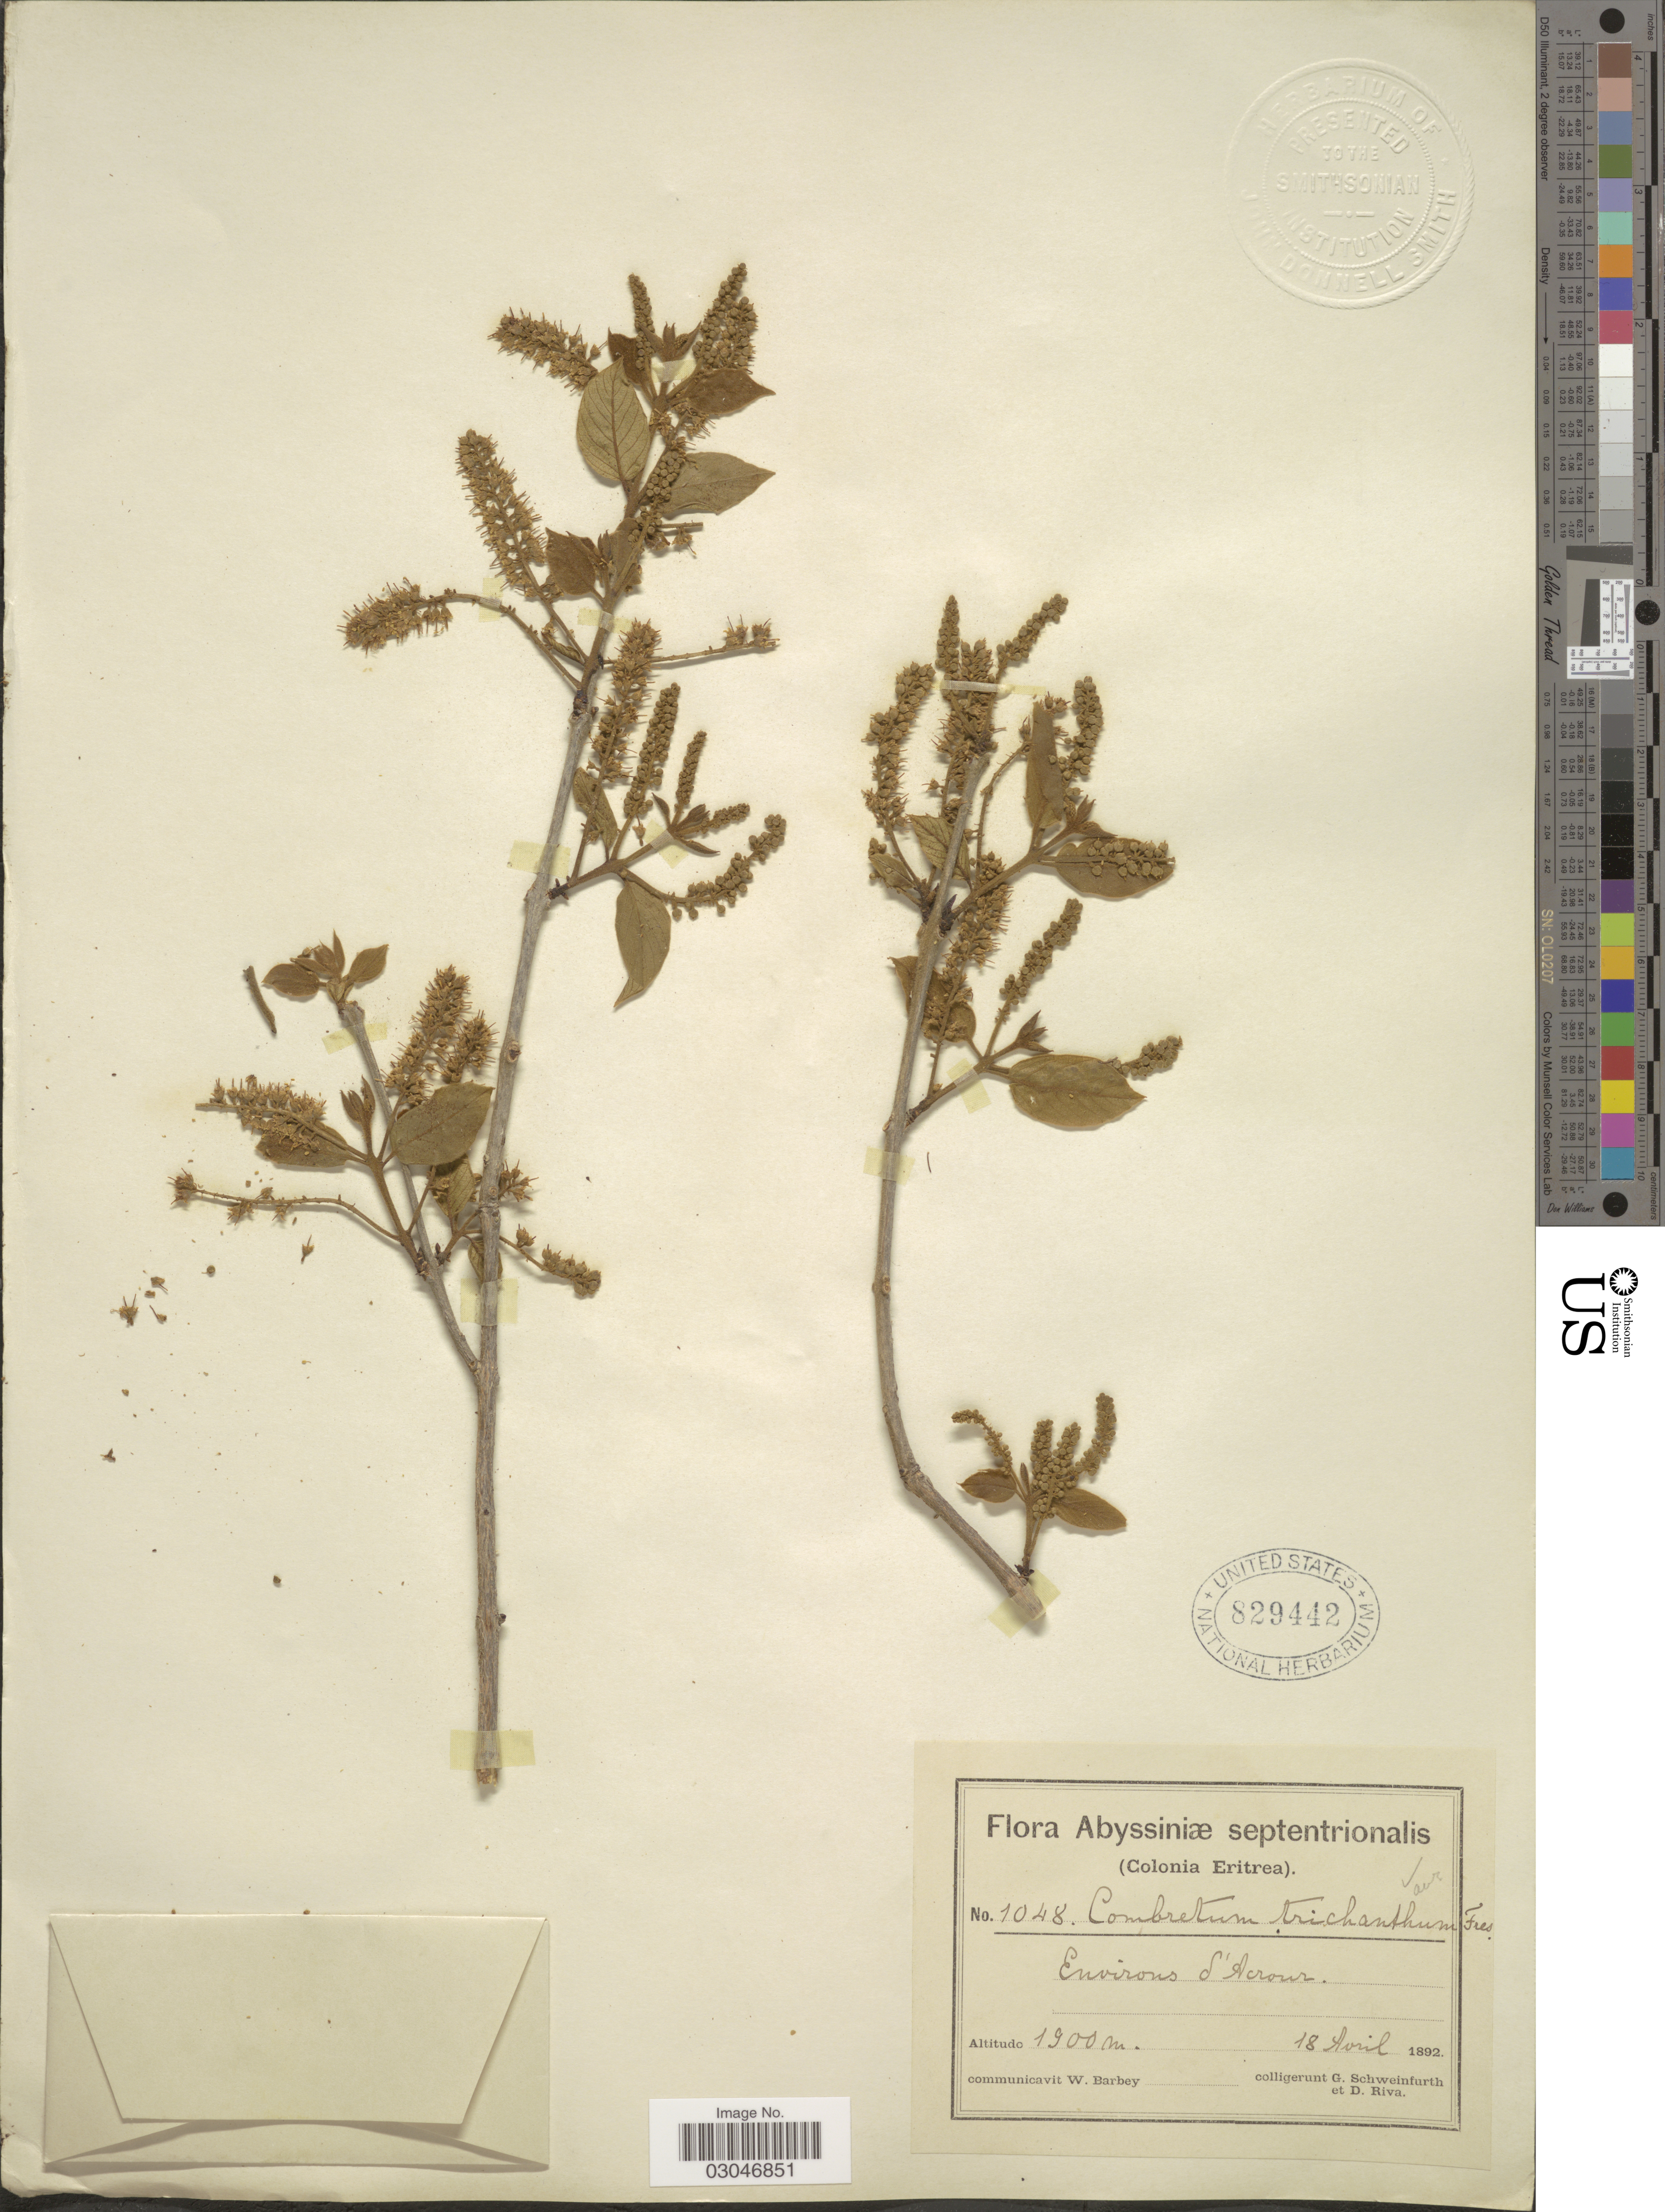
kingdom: Plantae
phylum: Tracheophyta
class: Magnoliopsida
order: Myrtales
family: Combretaceae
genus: Combretum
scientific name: Combretum trichanthum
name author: Fresen.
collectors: G. A. Schweinfurth (herbarium) & D. Riva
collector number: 1048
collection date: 1892-04-18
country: Eritrea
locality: Abyssiniæ septentrionalis (Colonia Eritrea), Environs d'Acrour.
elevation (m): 1900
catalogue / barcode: US 829442